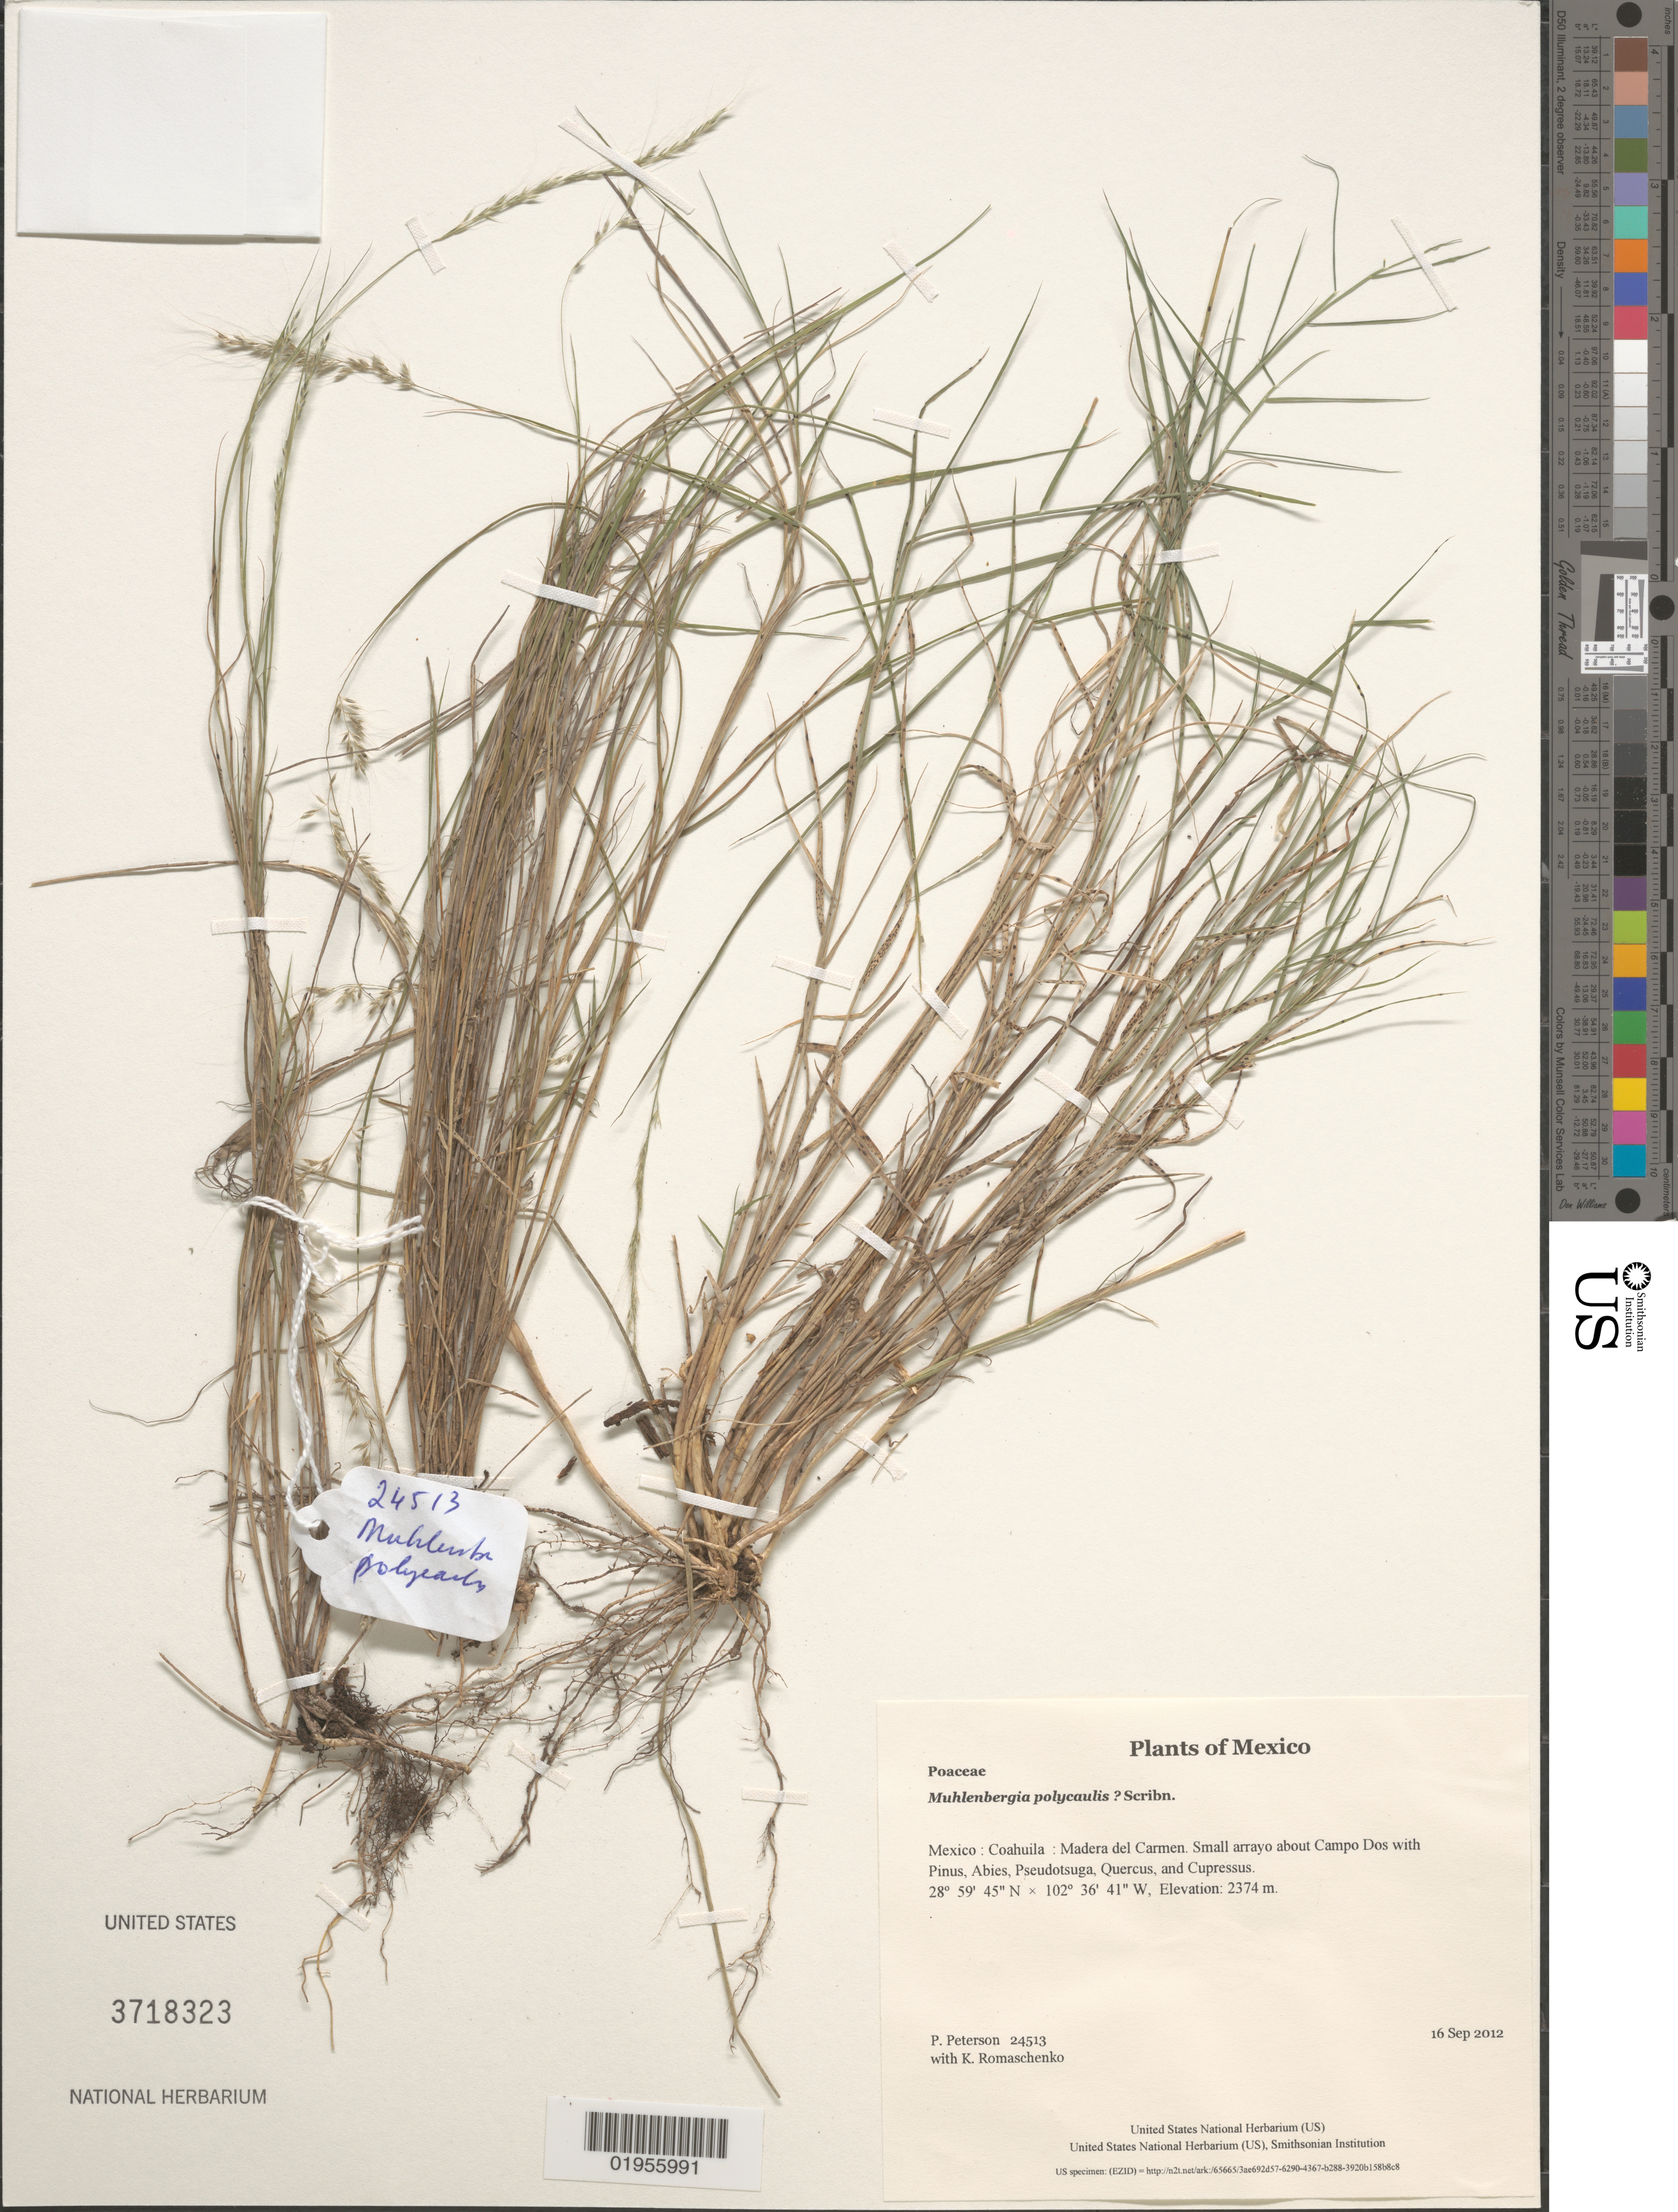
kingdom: Plantae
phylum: Tracheophyta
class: Liliopsida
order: Poales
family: Poaceae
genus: Muhlenbergia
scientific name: Muhlenbergia polycaulis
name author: Scribn.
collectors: P. M. Peterson & K. Romaschenko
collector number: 24513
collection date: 2012-09-16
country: Mexico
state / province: Coahuila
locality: Madera del Carmen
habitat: Small arrayo about Campo Dos with Pinus, Abies, Pseudotsuga, Quercus, and Cupressus.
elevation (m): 2374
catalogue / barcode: US 3718323